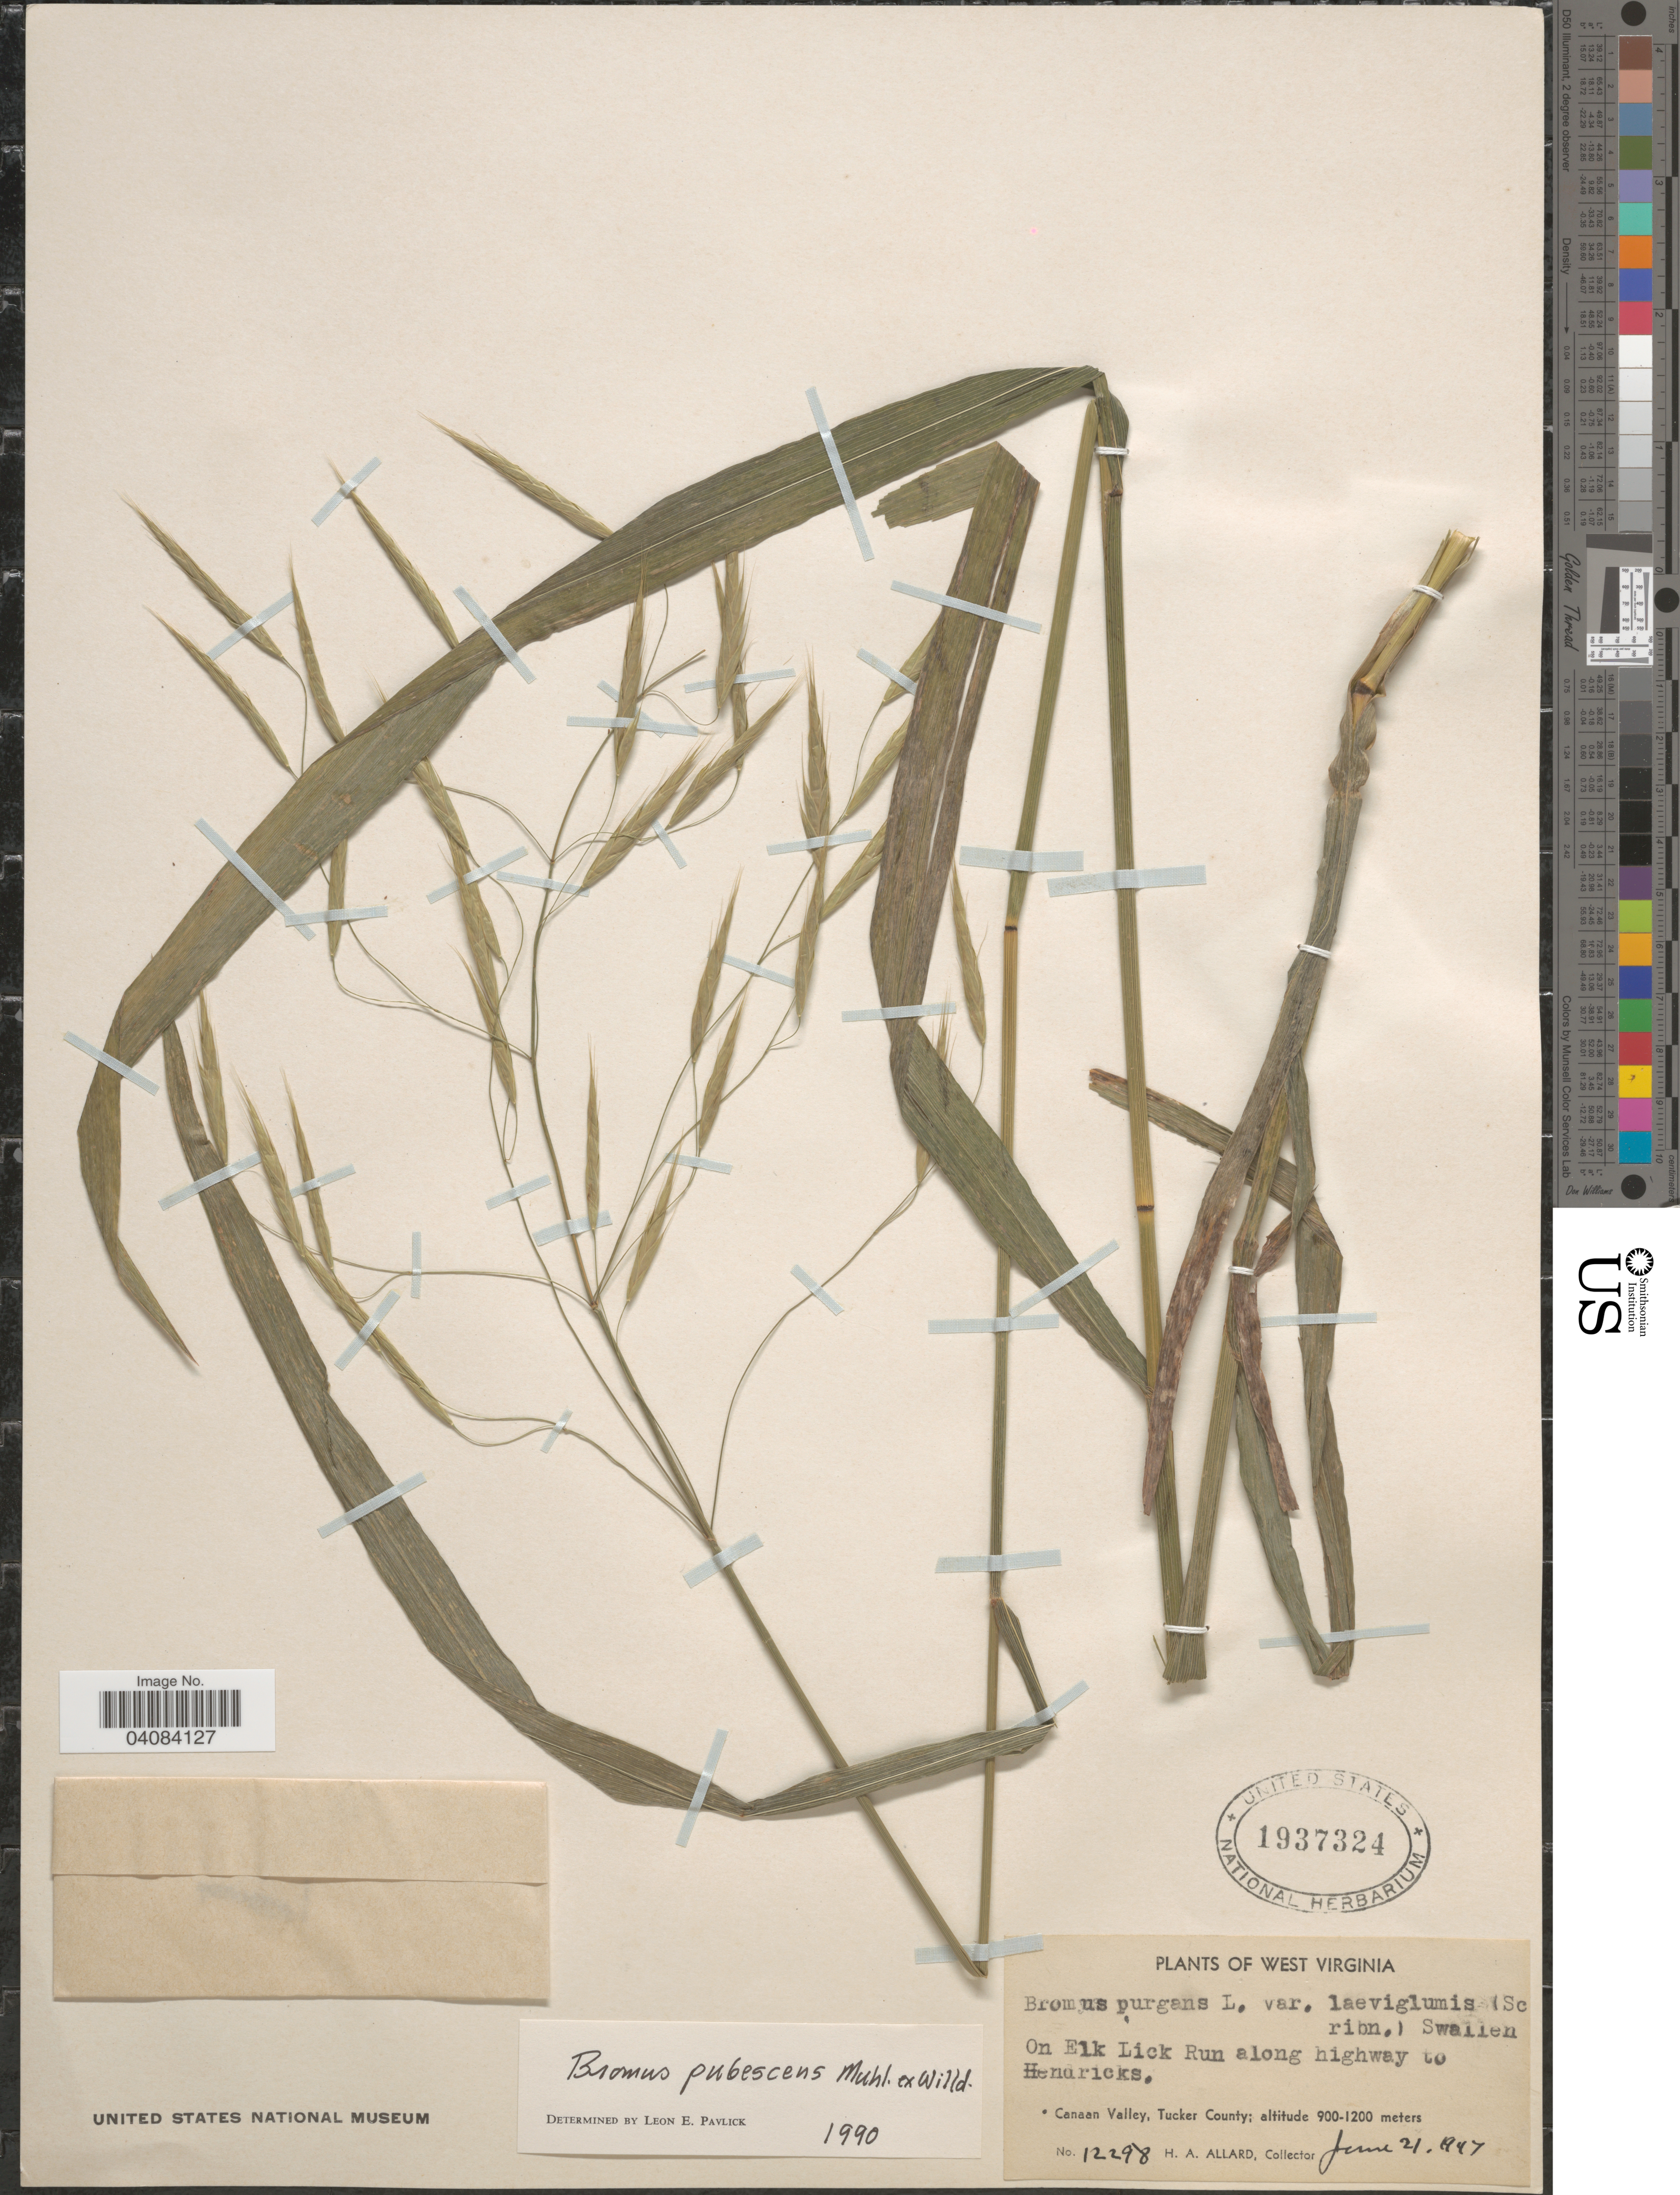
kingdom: Plantae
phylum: Tracheophyta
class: Liliopsida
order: Poales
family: Poaceae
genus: Bromus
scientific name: Bromus pubescens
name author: Muhl. ex Willd.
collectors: H. A. Allard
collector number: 12298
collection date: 1947-06-21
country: United States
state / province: West Virginia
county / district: Tucker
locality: On Elk Lick Run along highway to Hendricks. Canaan Valley, Tucker County.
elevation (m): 900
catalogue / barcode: US 1937324